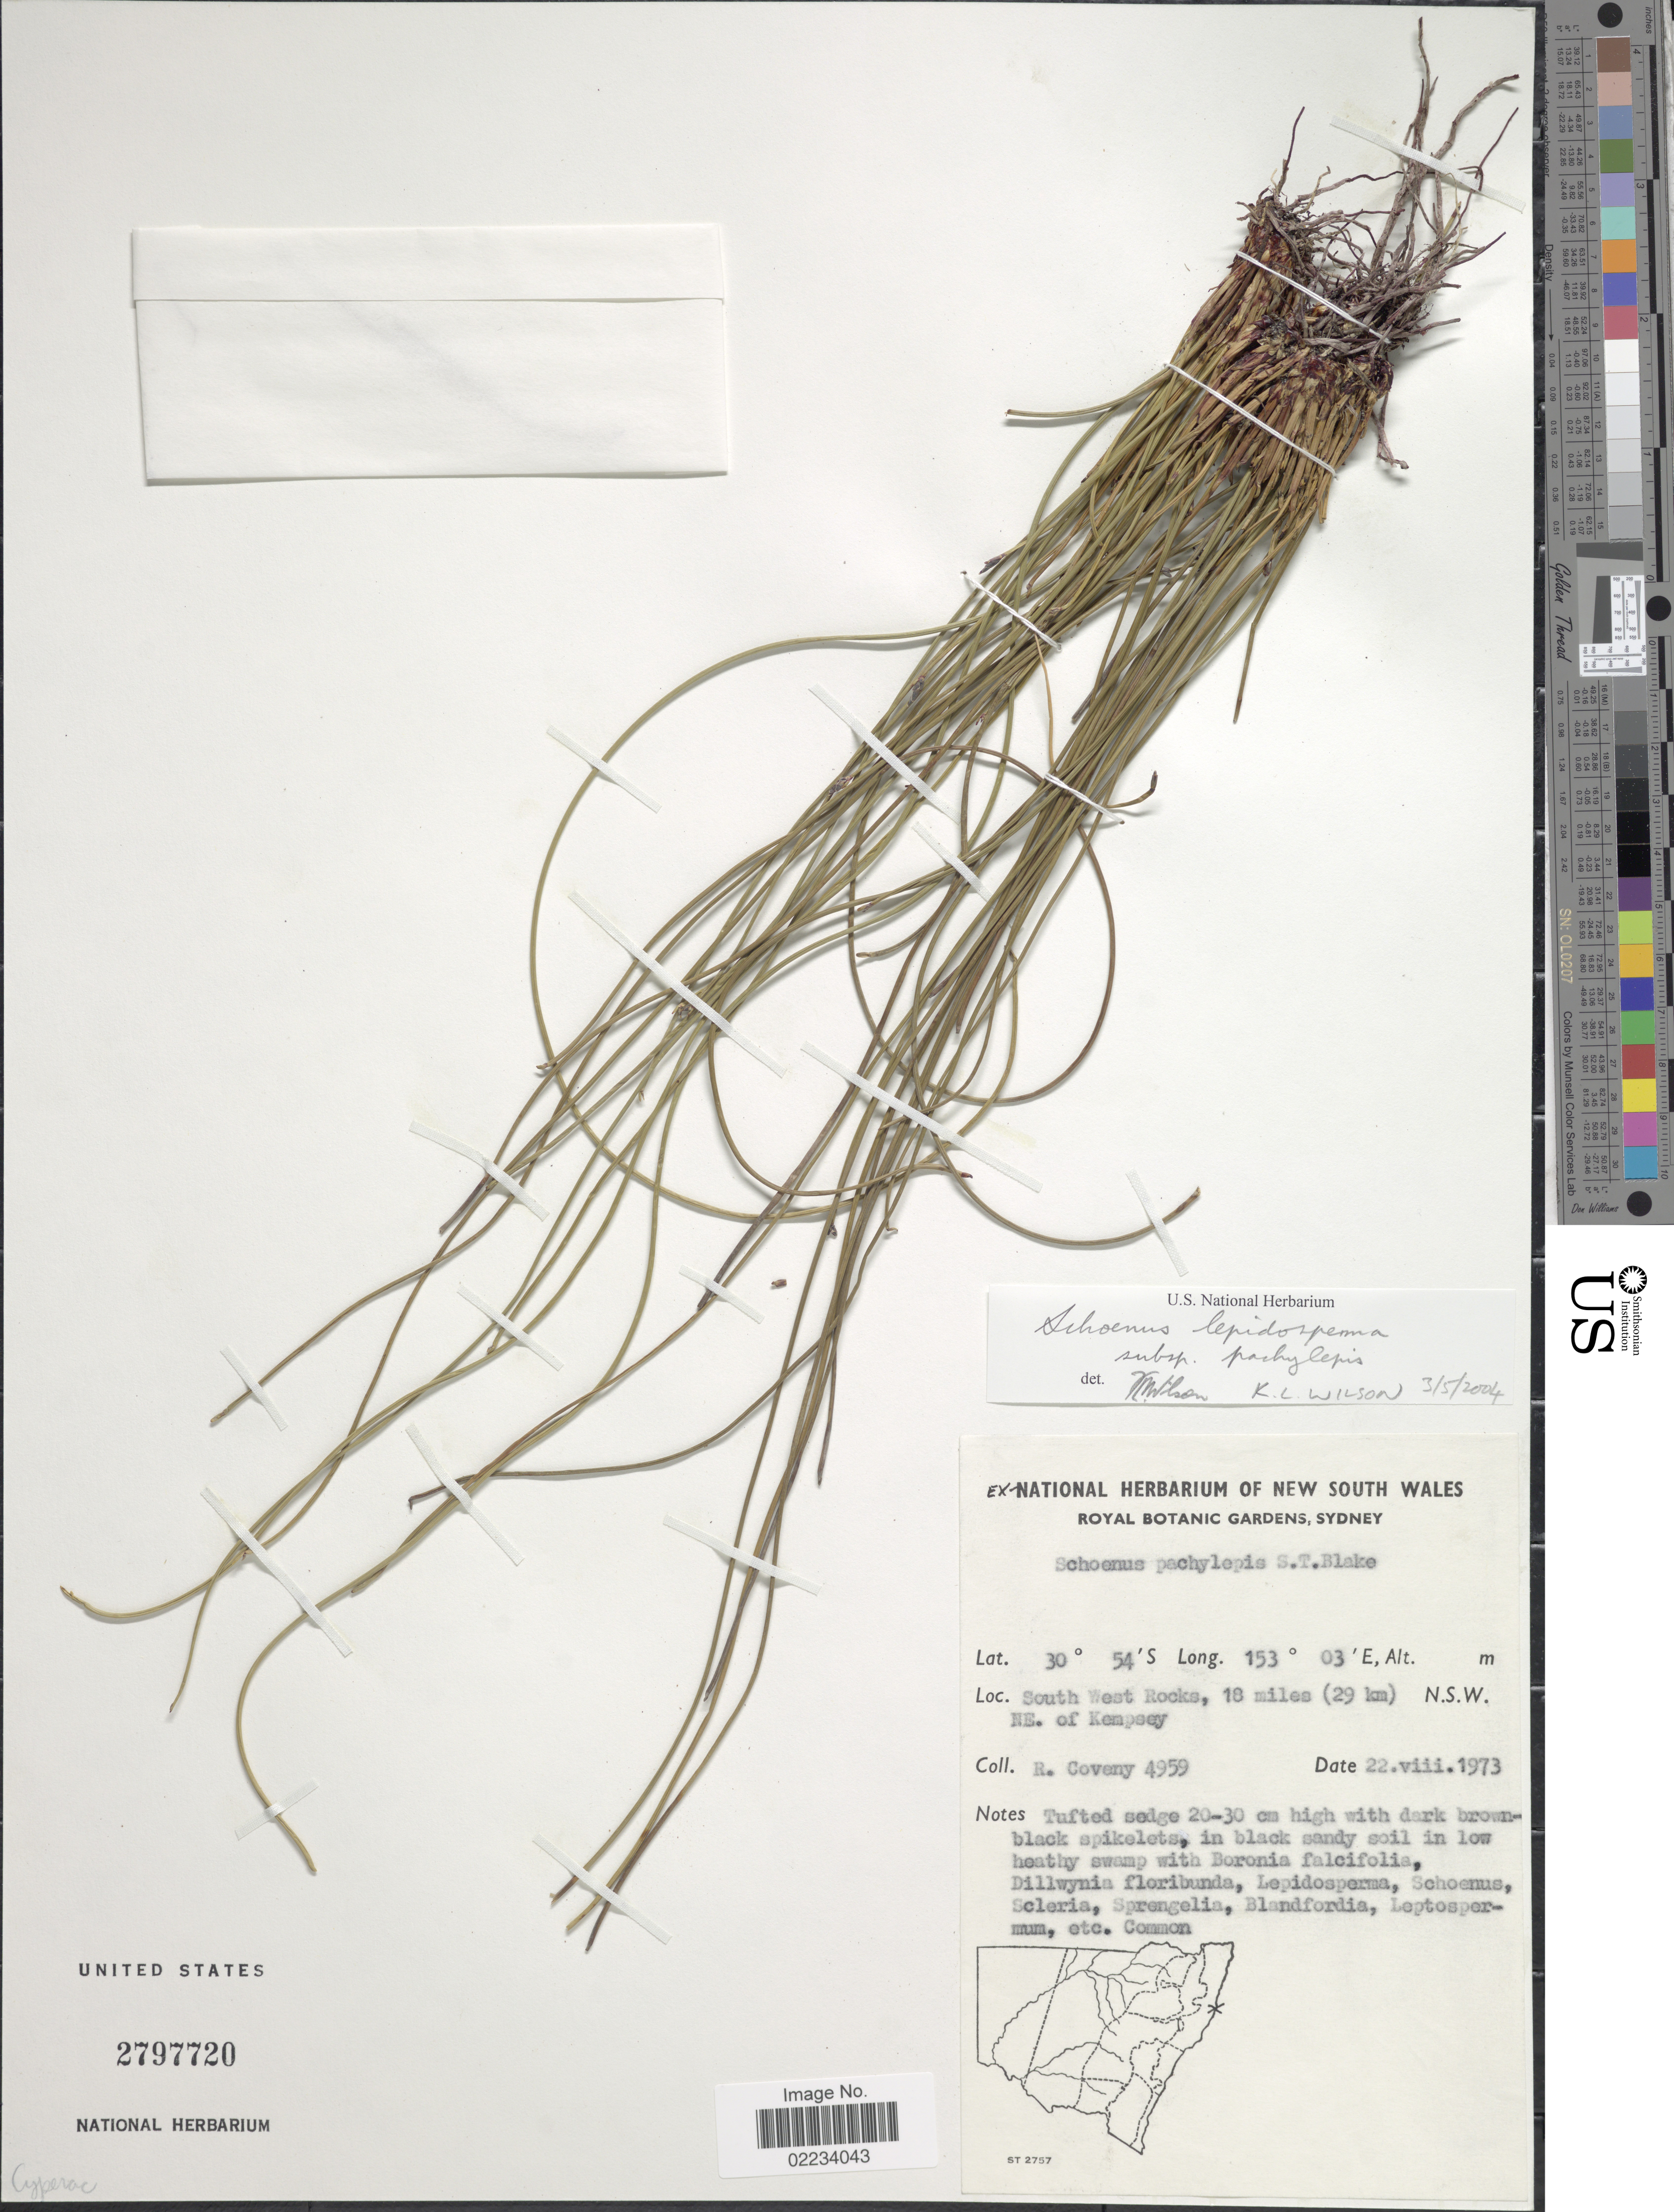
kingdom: Plantae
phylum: Tracheophyta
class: Liliopsida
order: Poales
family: Cyperaceae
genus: Schoenus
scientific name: Schoenus lepidosperma subsp. pachylepis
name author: (S.T. Blake) K.L. Wilson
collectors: R. Coveny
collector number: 4959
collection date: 1973-08-22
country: Australia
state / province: New South Wales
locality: South West Rocks, 18 miles (29 km) NE of Kempsey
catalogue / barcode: US 2797720